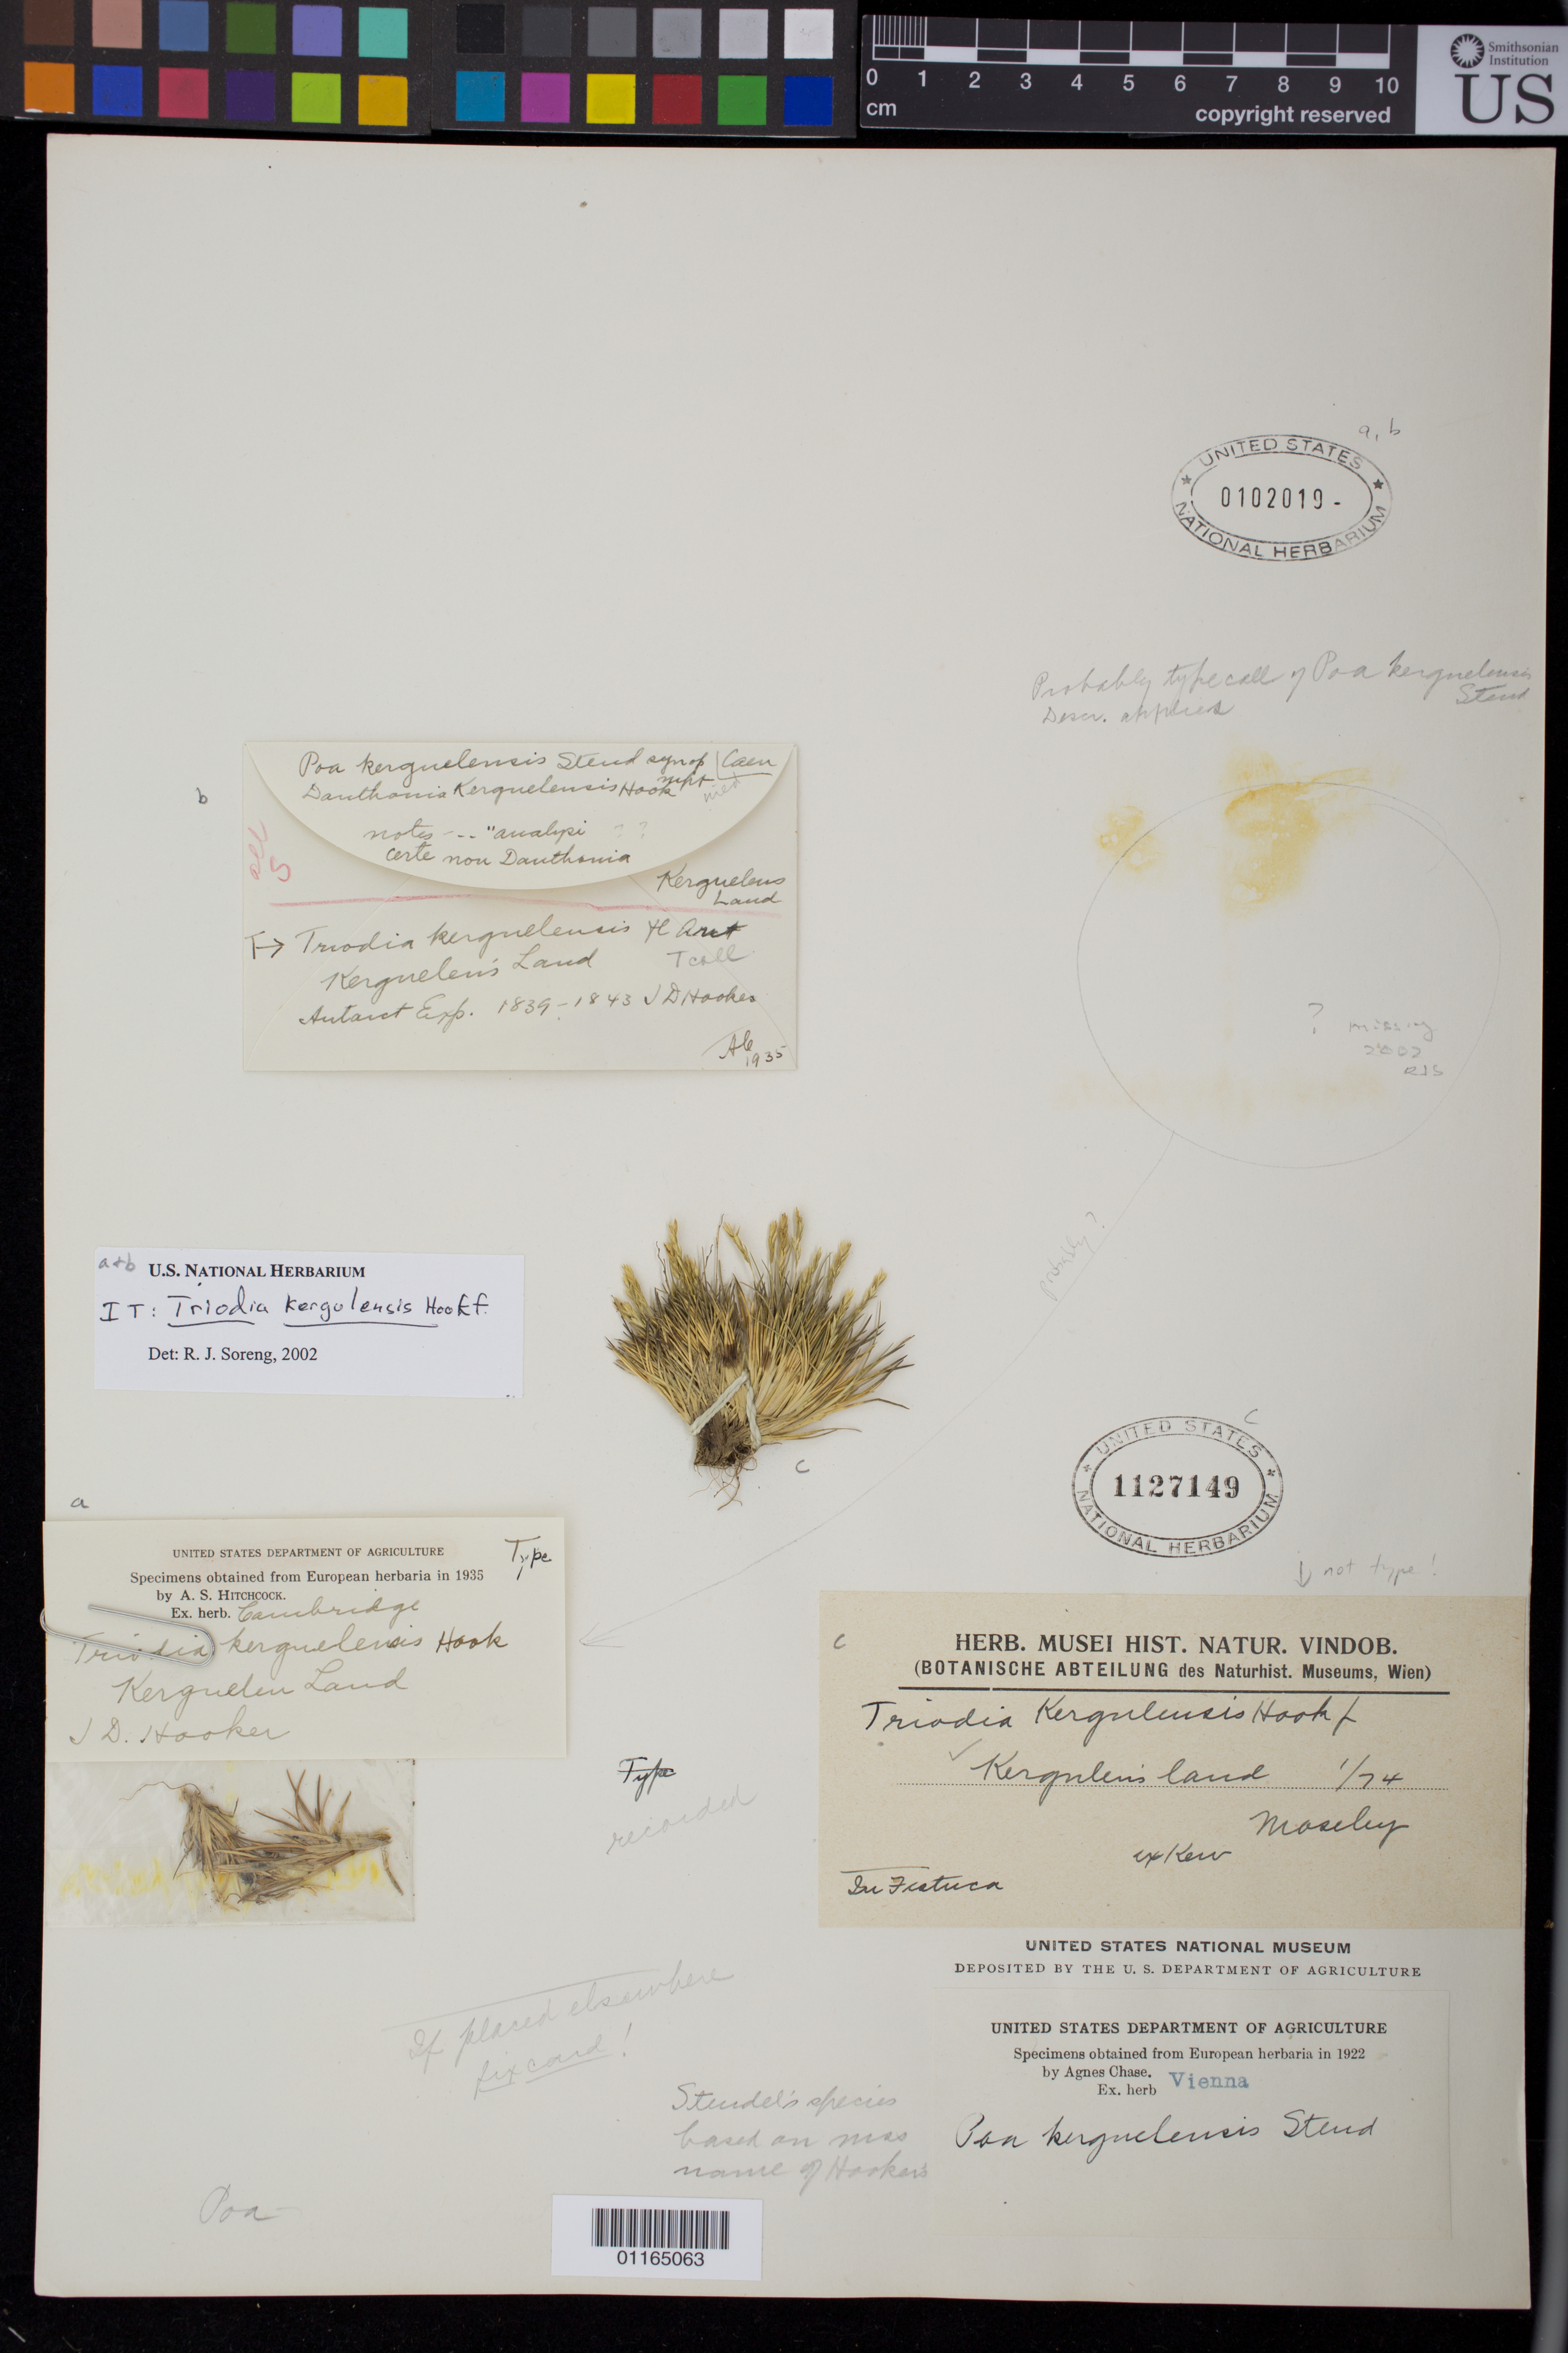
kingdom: Plantae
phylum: Tracheophyta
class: Liliopsida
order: Poales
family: Poaceae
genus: Triodia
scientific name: Triodia kerguelensis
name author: Hook. f.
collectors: H. Moseley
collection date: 1874-01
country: French Southern Territories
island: Kerguelen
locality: Kerguelen's Land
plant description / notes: Fragment of specimen ex herb. Vienna (?), apparently not a type but mounted with types of Triodia kerguelensis Hook.f.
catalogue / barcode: US 1127149-2